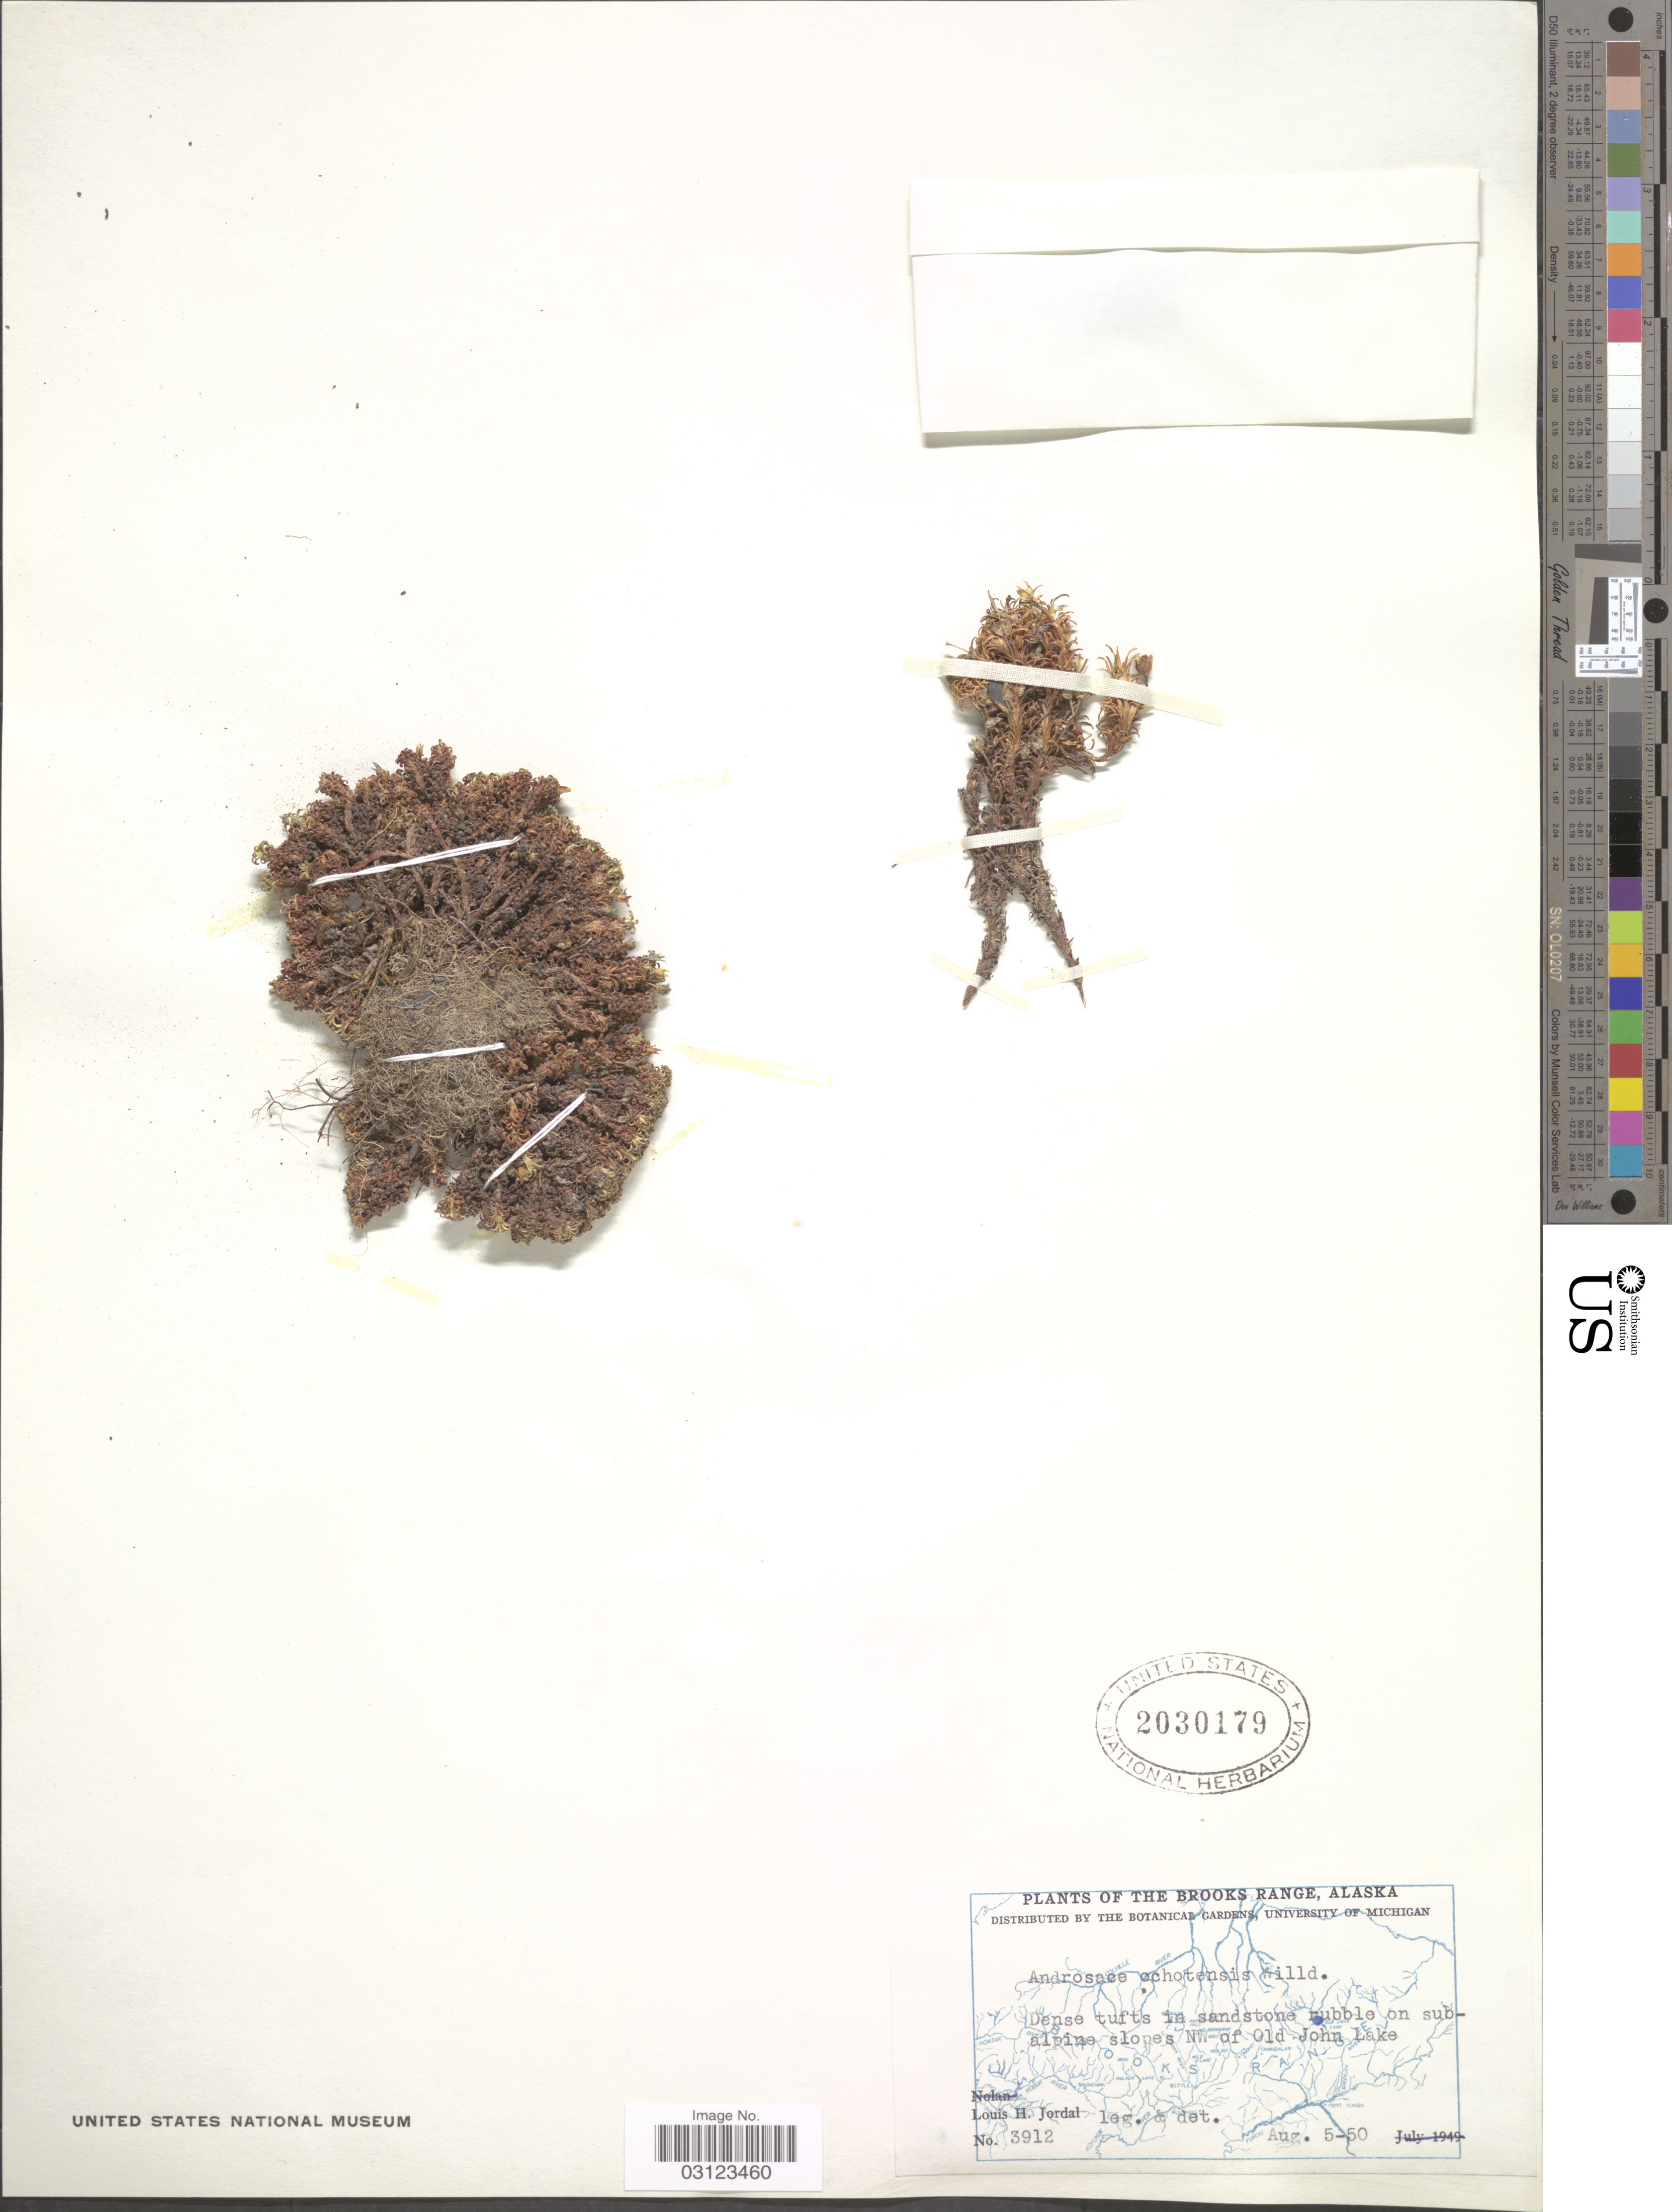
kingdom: Plantae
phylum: Tracheophyta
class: Magnoliopsida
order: Ericales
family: Primulaceae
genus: Androsace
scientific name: Androsace ochotensis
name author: Roem. & Schult.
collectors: L. Jordal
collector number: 3912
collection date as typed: Transcribed d/m/y: 5/8/50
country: United States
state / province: Alaska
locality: Brooks Range. Dense tufts in sandstone rubble on sub-alpine slopes NW of Old John Lake.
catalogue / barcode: US 2030179